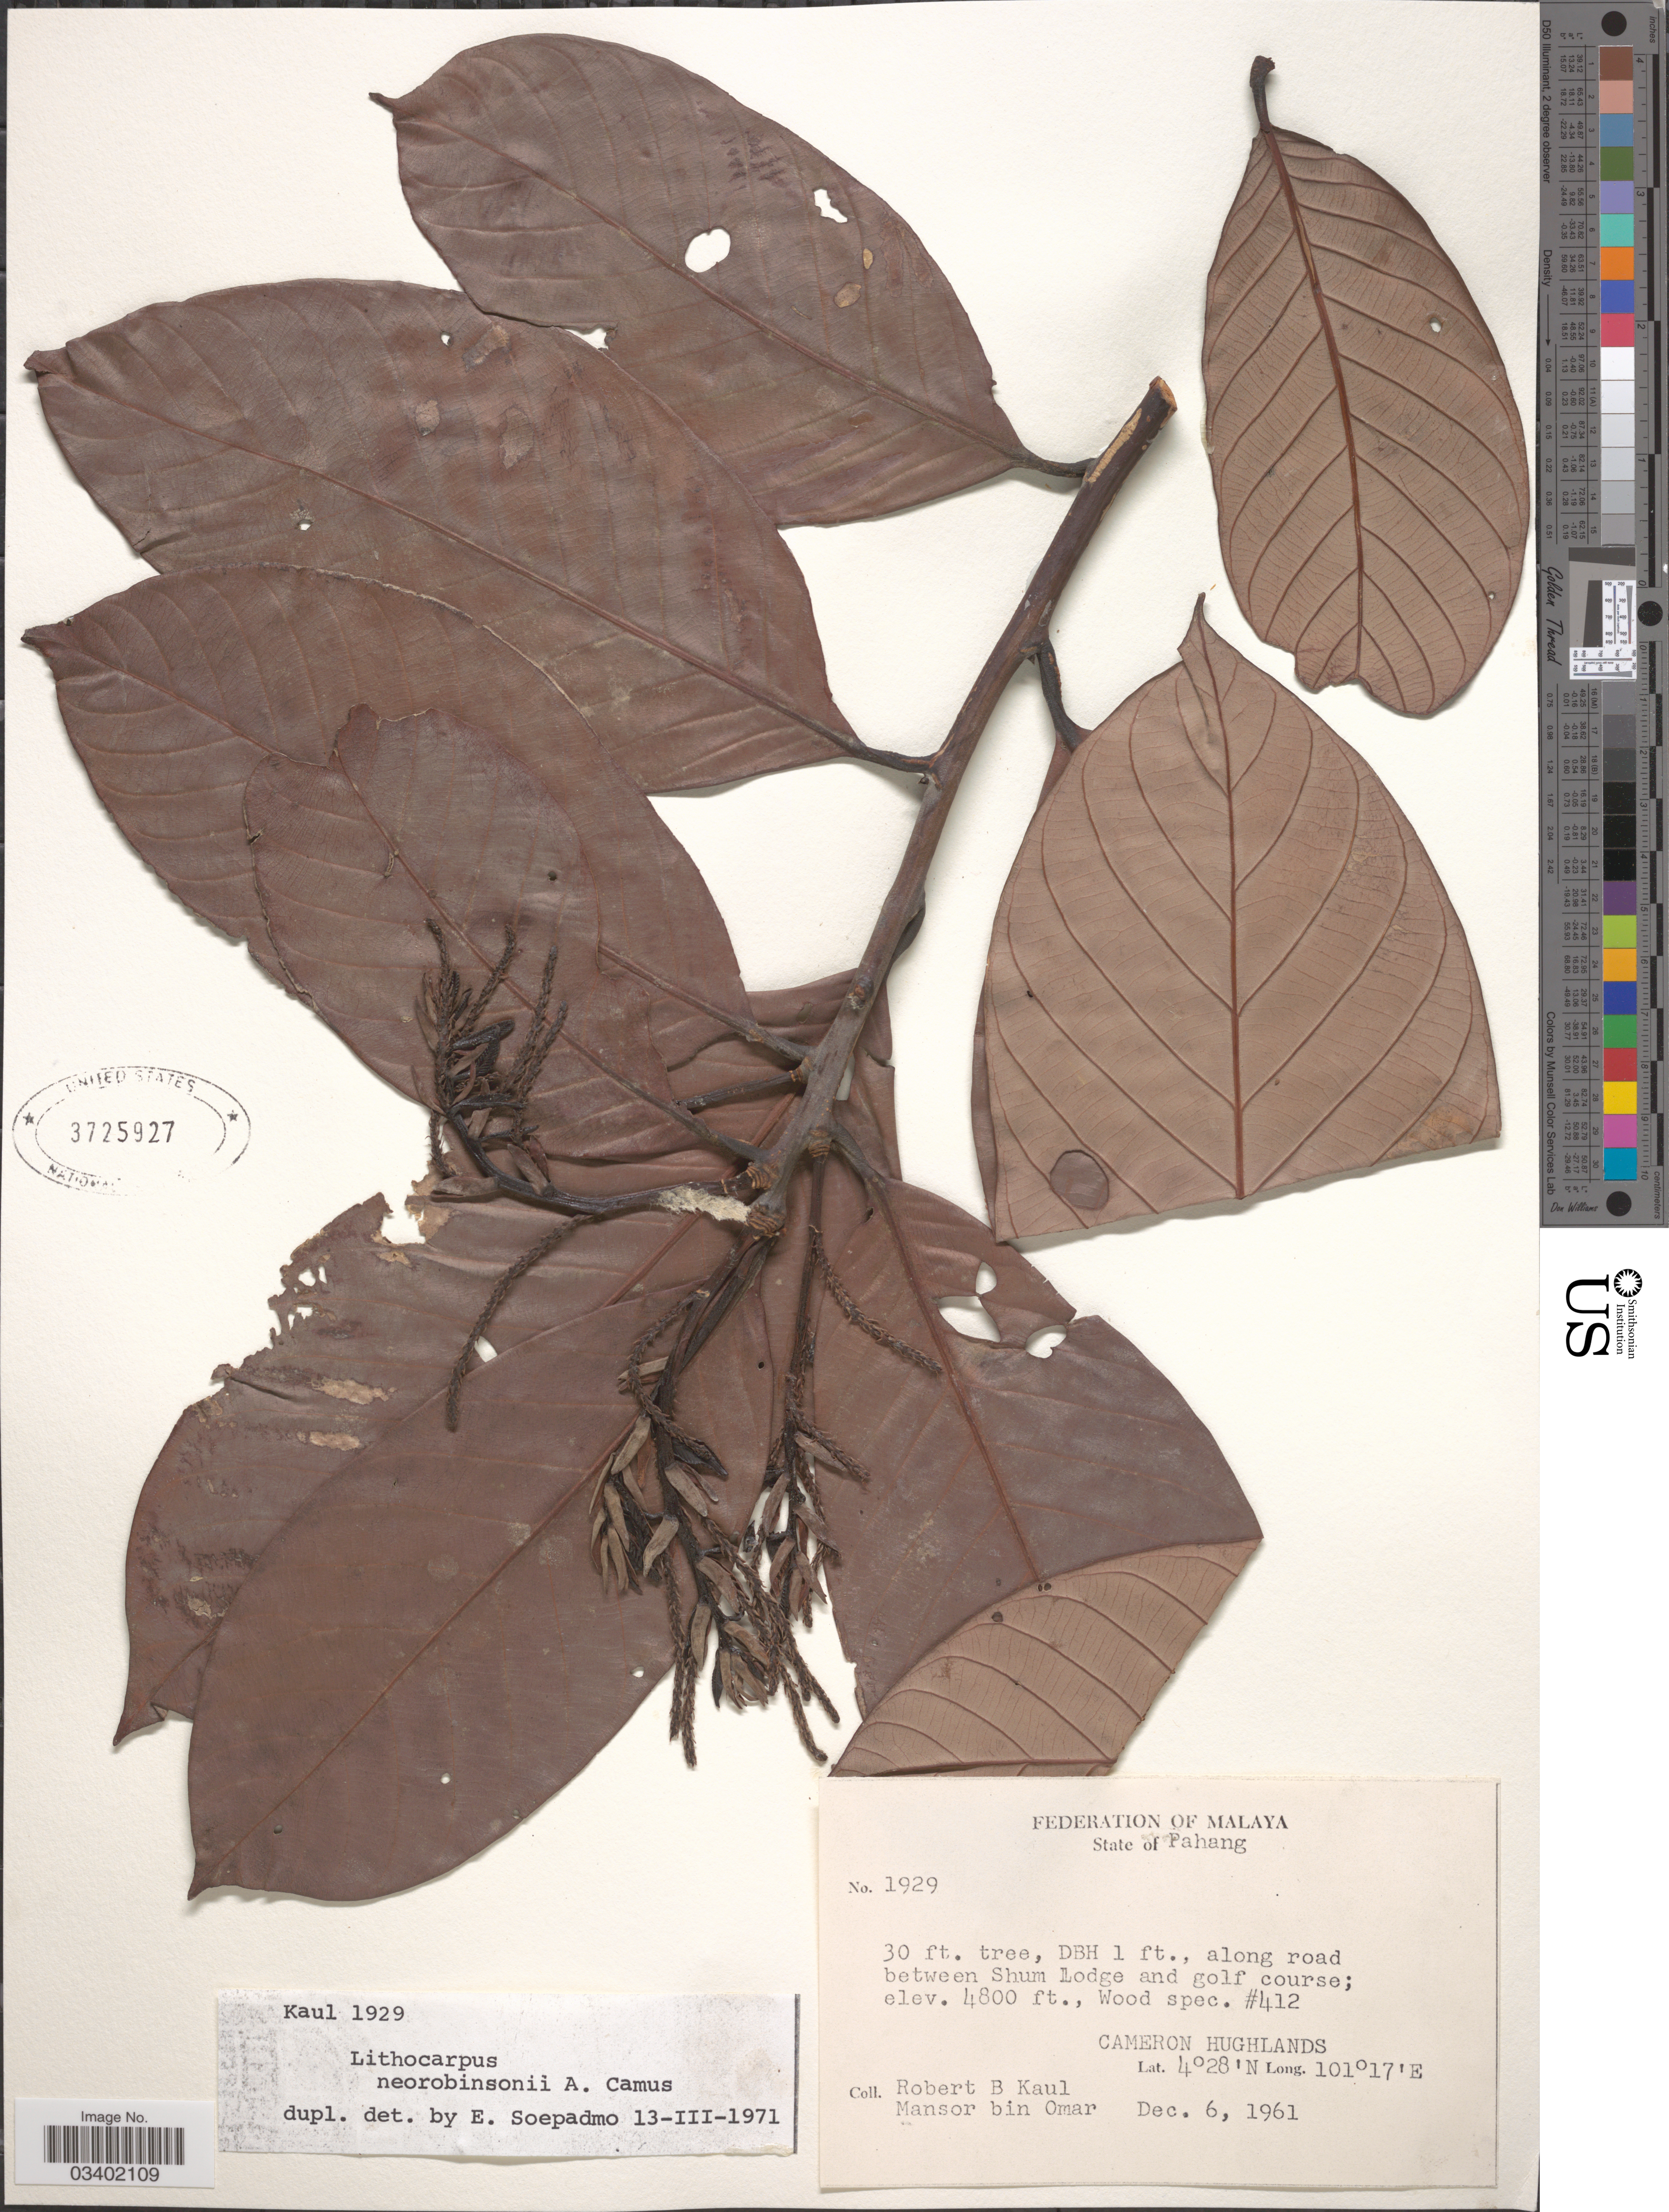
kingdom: Plantae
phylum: Tracheophyta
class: Magnoliopsida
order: Fagales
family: Fagaceae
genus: Lithocarpus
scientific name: Lithocarpus neorobinsonii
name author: A. Camus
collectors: R. Kaul & M. Omar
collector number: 1929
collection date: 1961-12-06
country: Malaysia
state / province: Pahang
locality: Federation of Malaya. Along road between Shum Lodge and golf course, Cameron Highlands.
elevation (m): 1463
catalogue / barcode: US 3725927